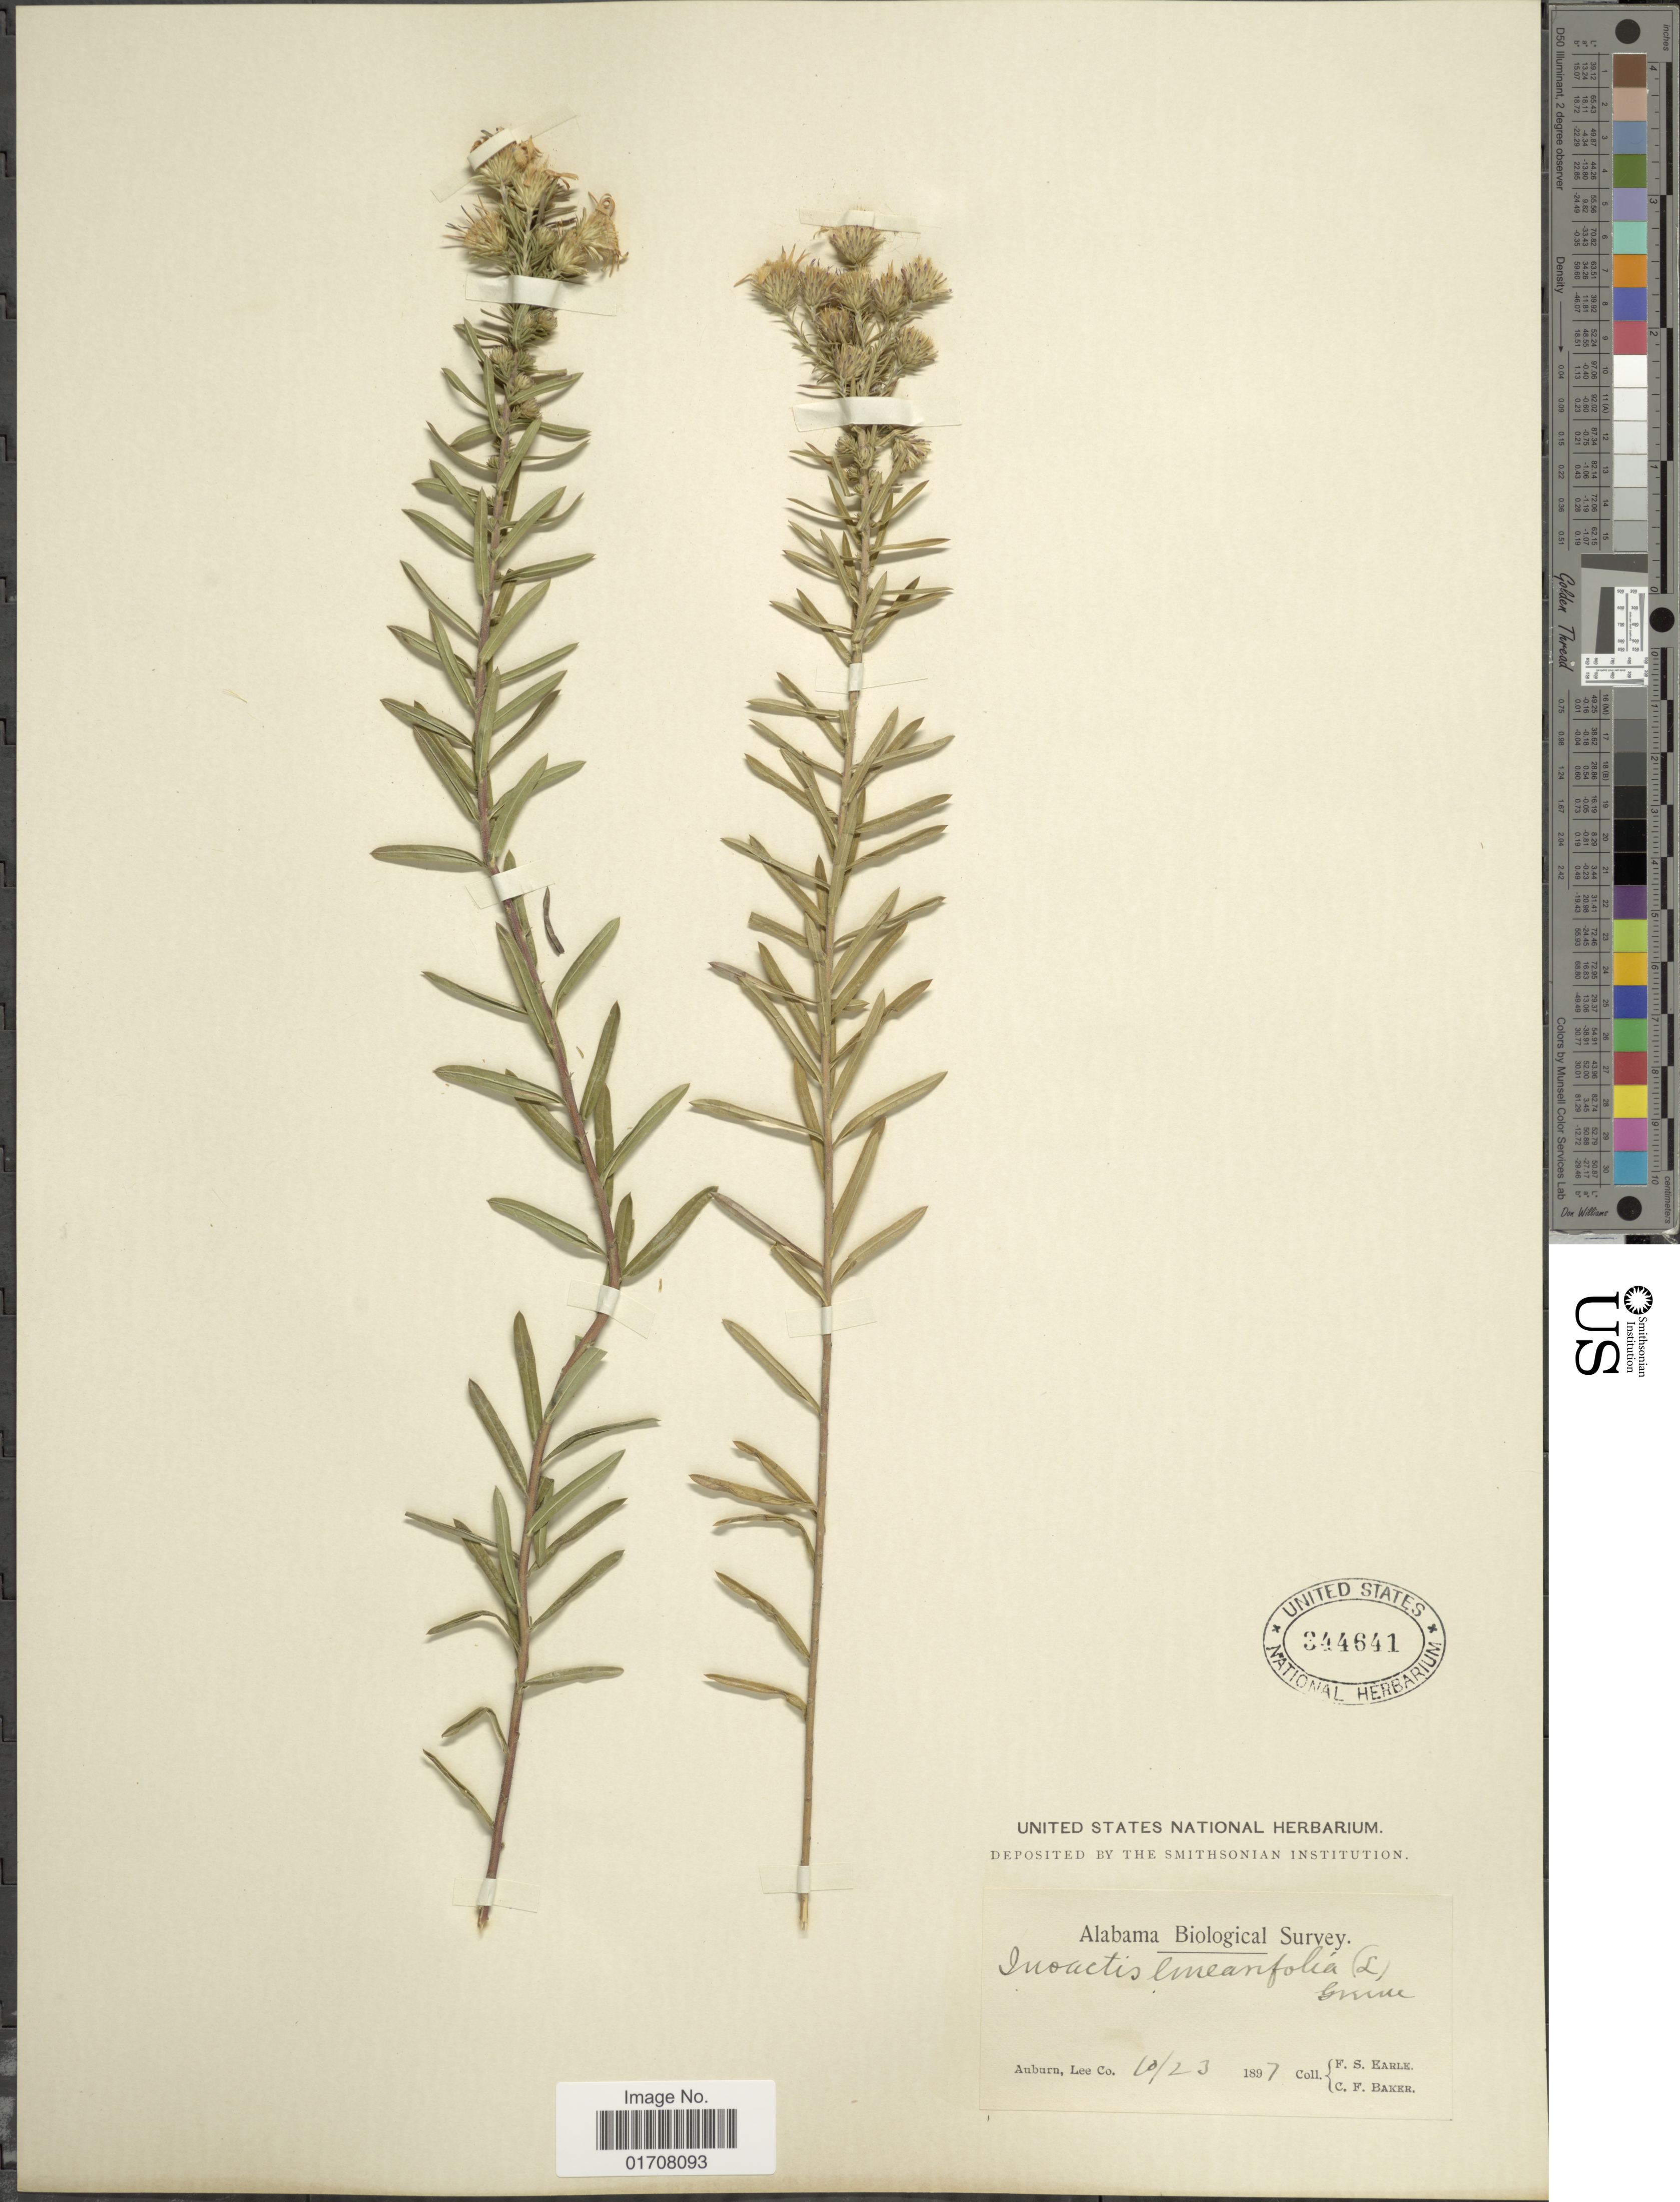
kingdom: Plantae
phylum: Tracheophyta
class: Magnoliopsida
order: Asterales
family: Asteraceae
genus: Ionactis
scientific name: Ionactis linariifolia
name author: (L.) Greene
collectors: F. S. Earle & C. F. Baker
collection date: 1897-10-23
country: United States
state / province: Alabama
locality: Auburn, Lee Co.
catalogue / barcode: US 344641